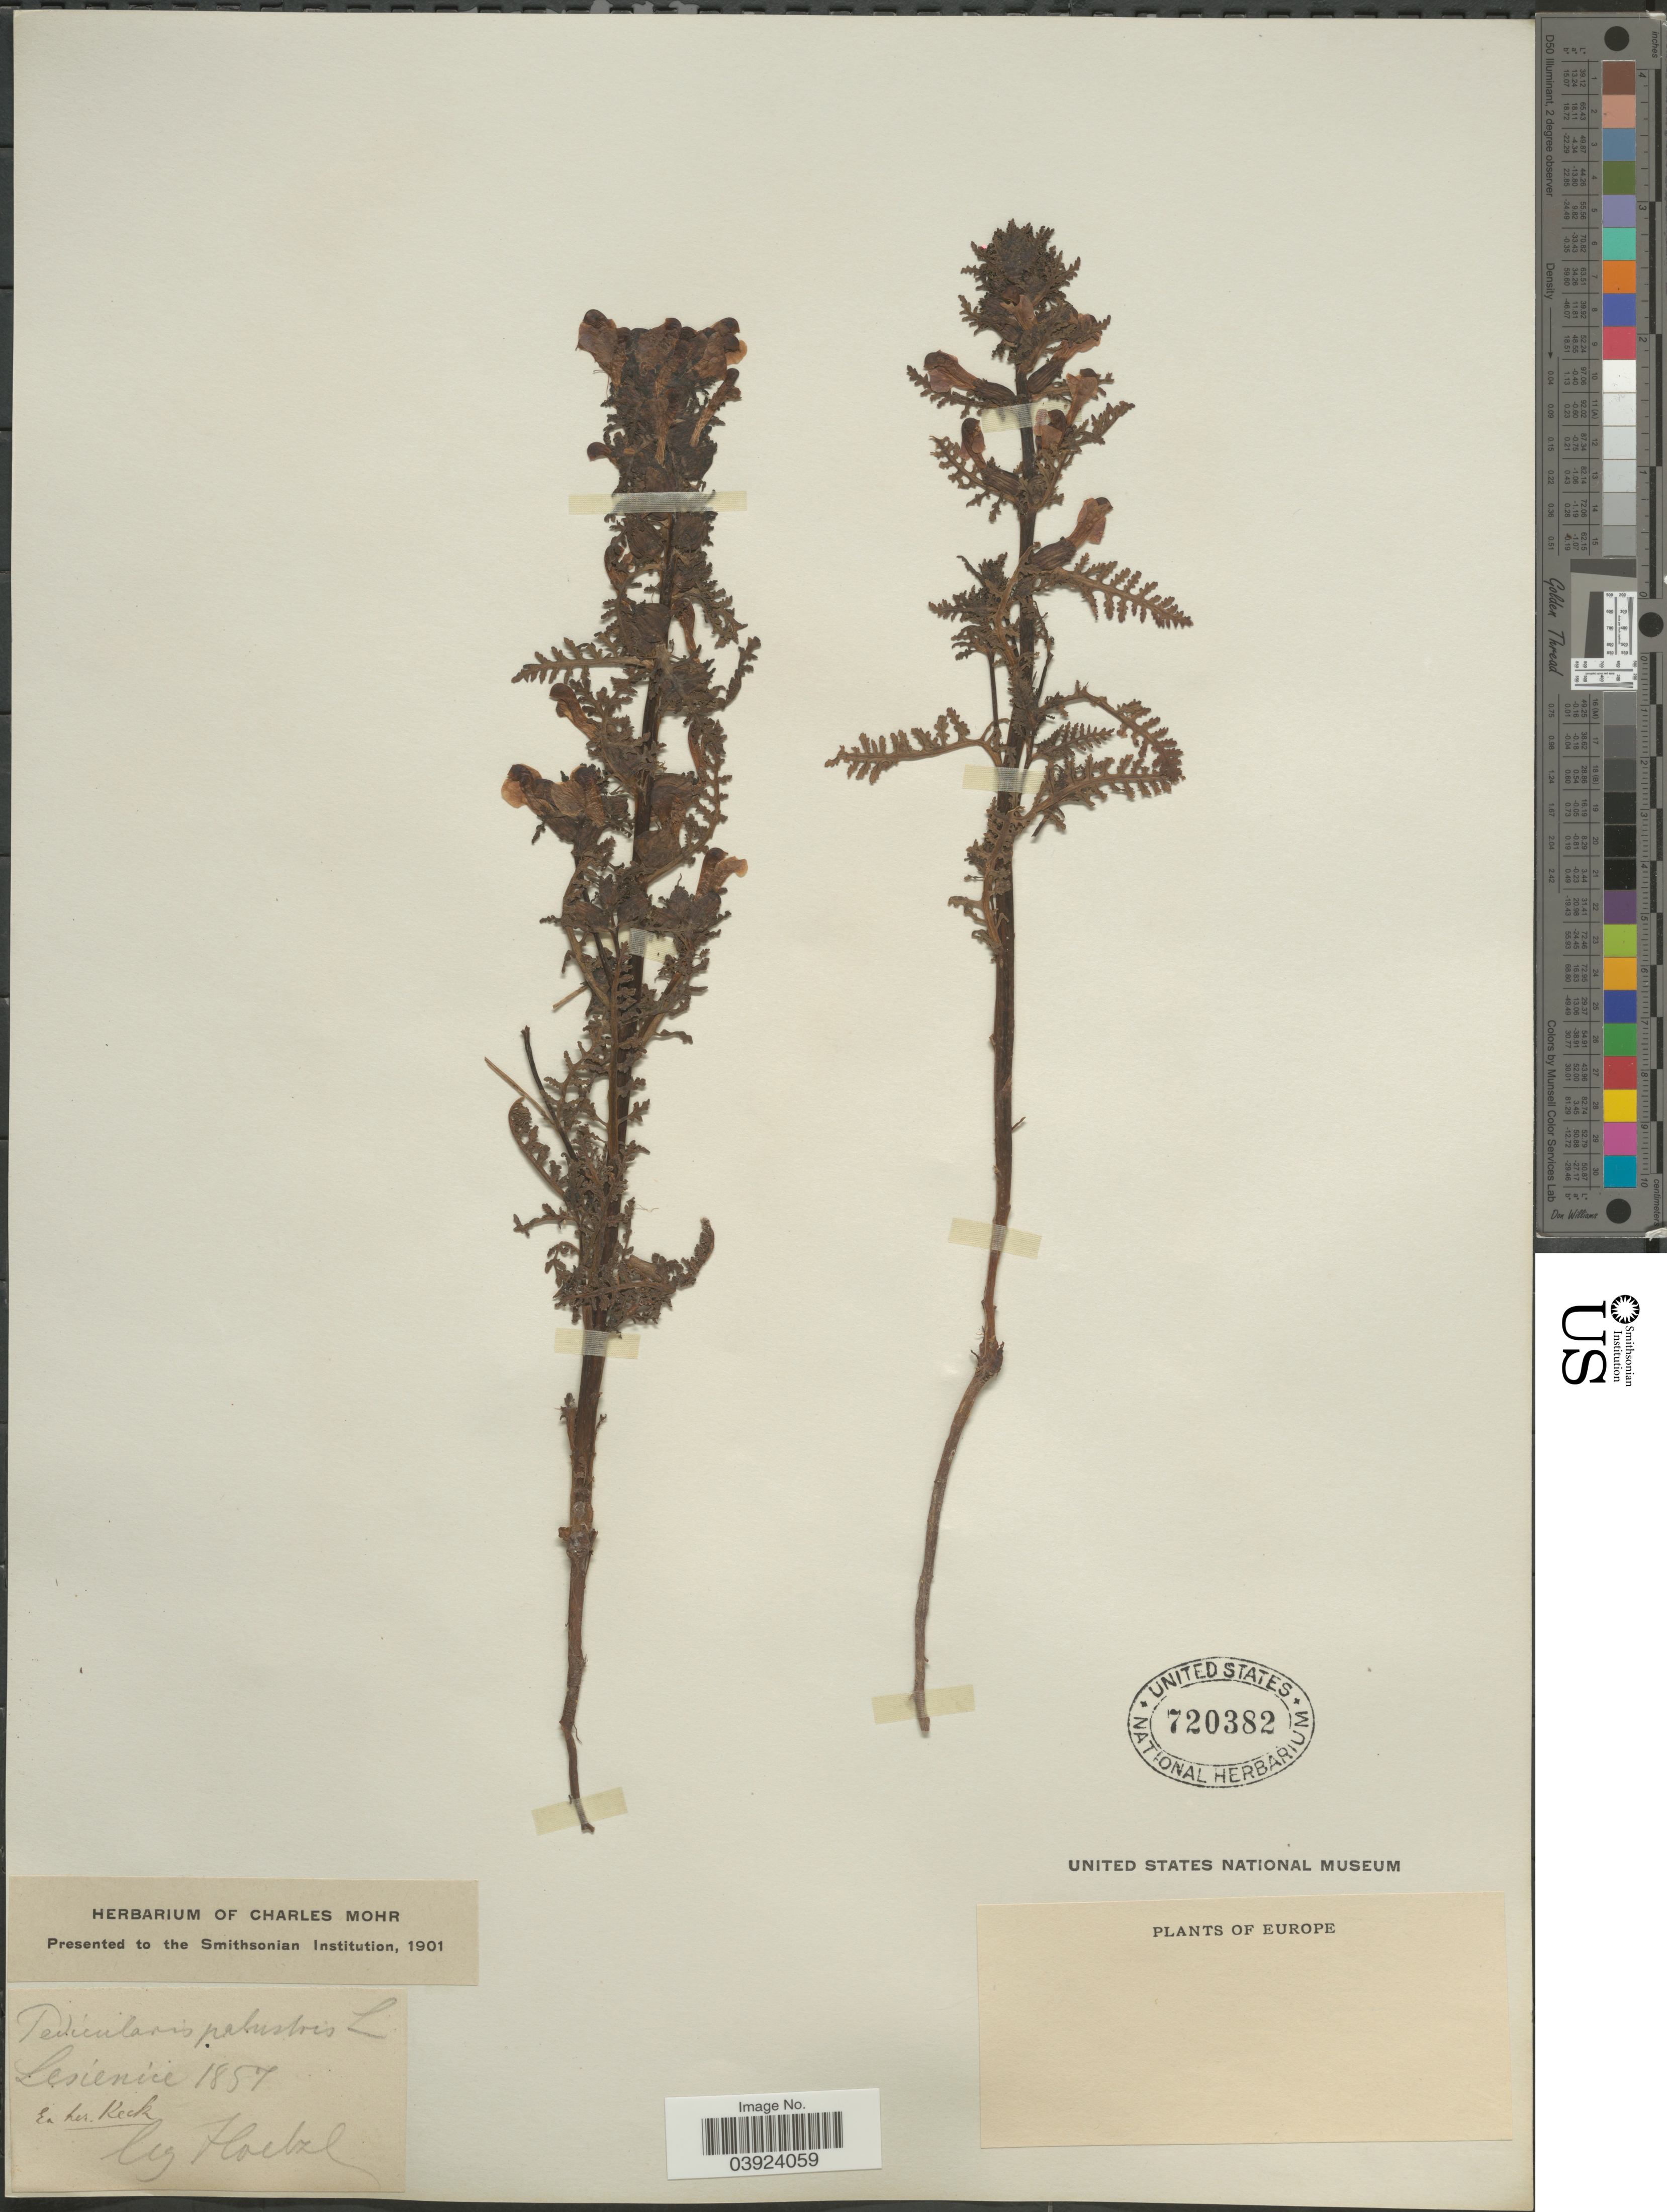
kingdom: Plantae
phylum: Tracheophyta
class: Magnoliopsida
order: Lamiales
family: Orobanchaceae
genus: Pedicularis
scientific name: Pedicularis palustris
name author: L.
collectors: Hoelzl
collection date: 1857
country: Ukraine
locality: Lesíeníce.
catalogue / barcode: US 720382